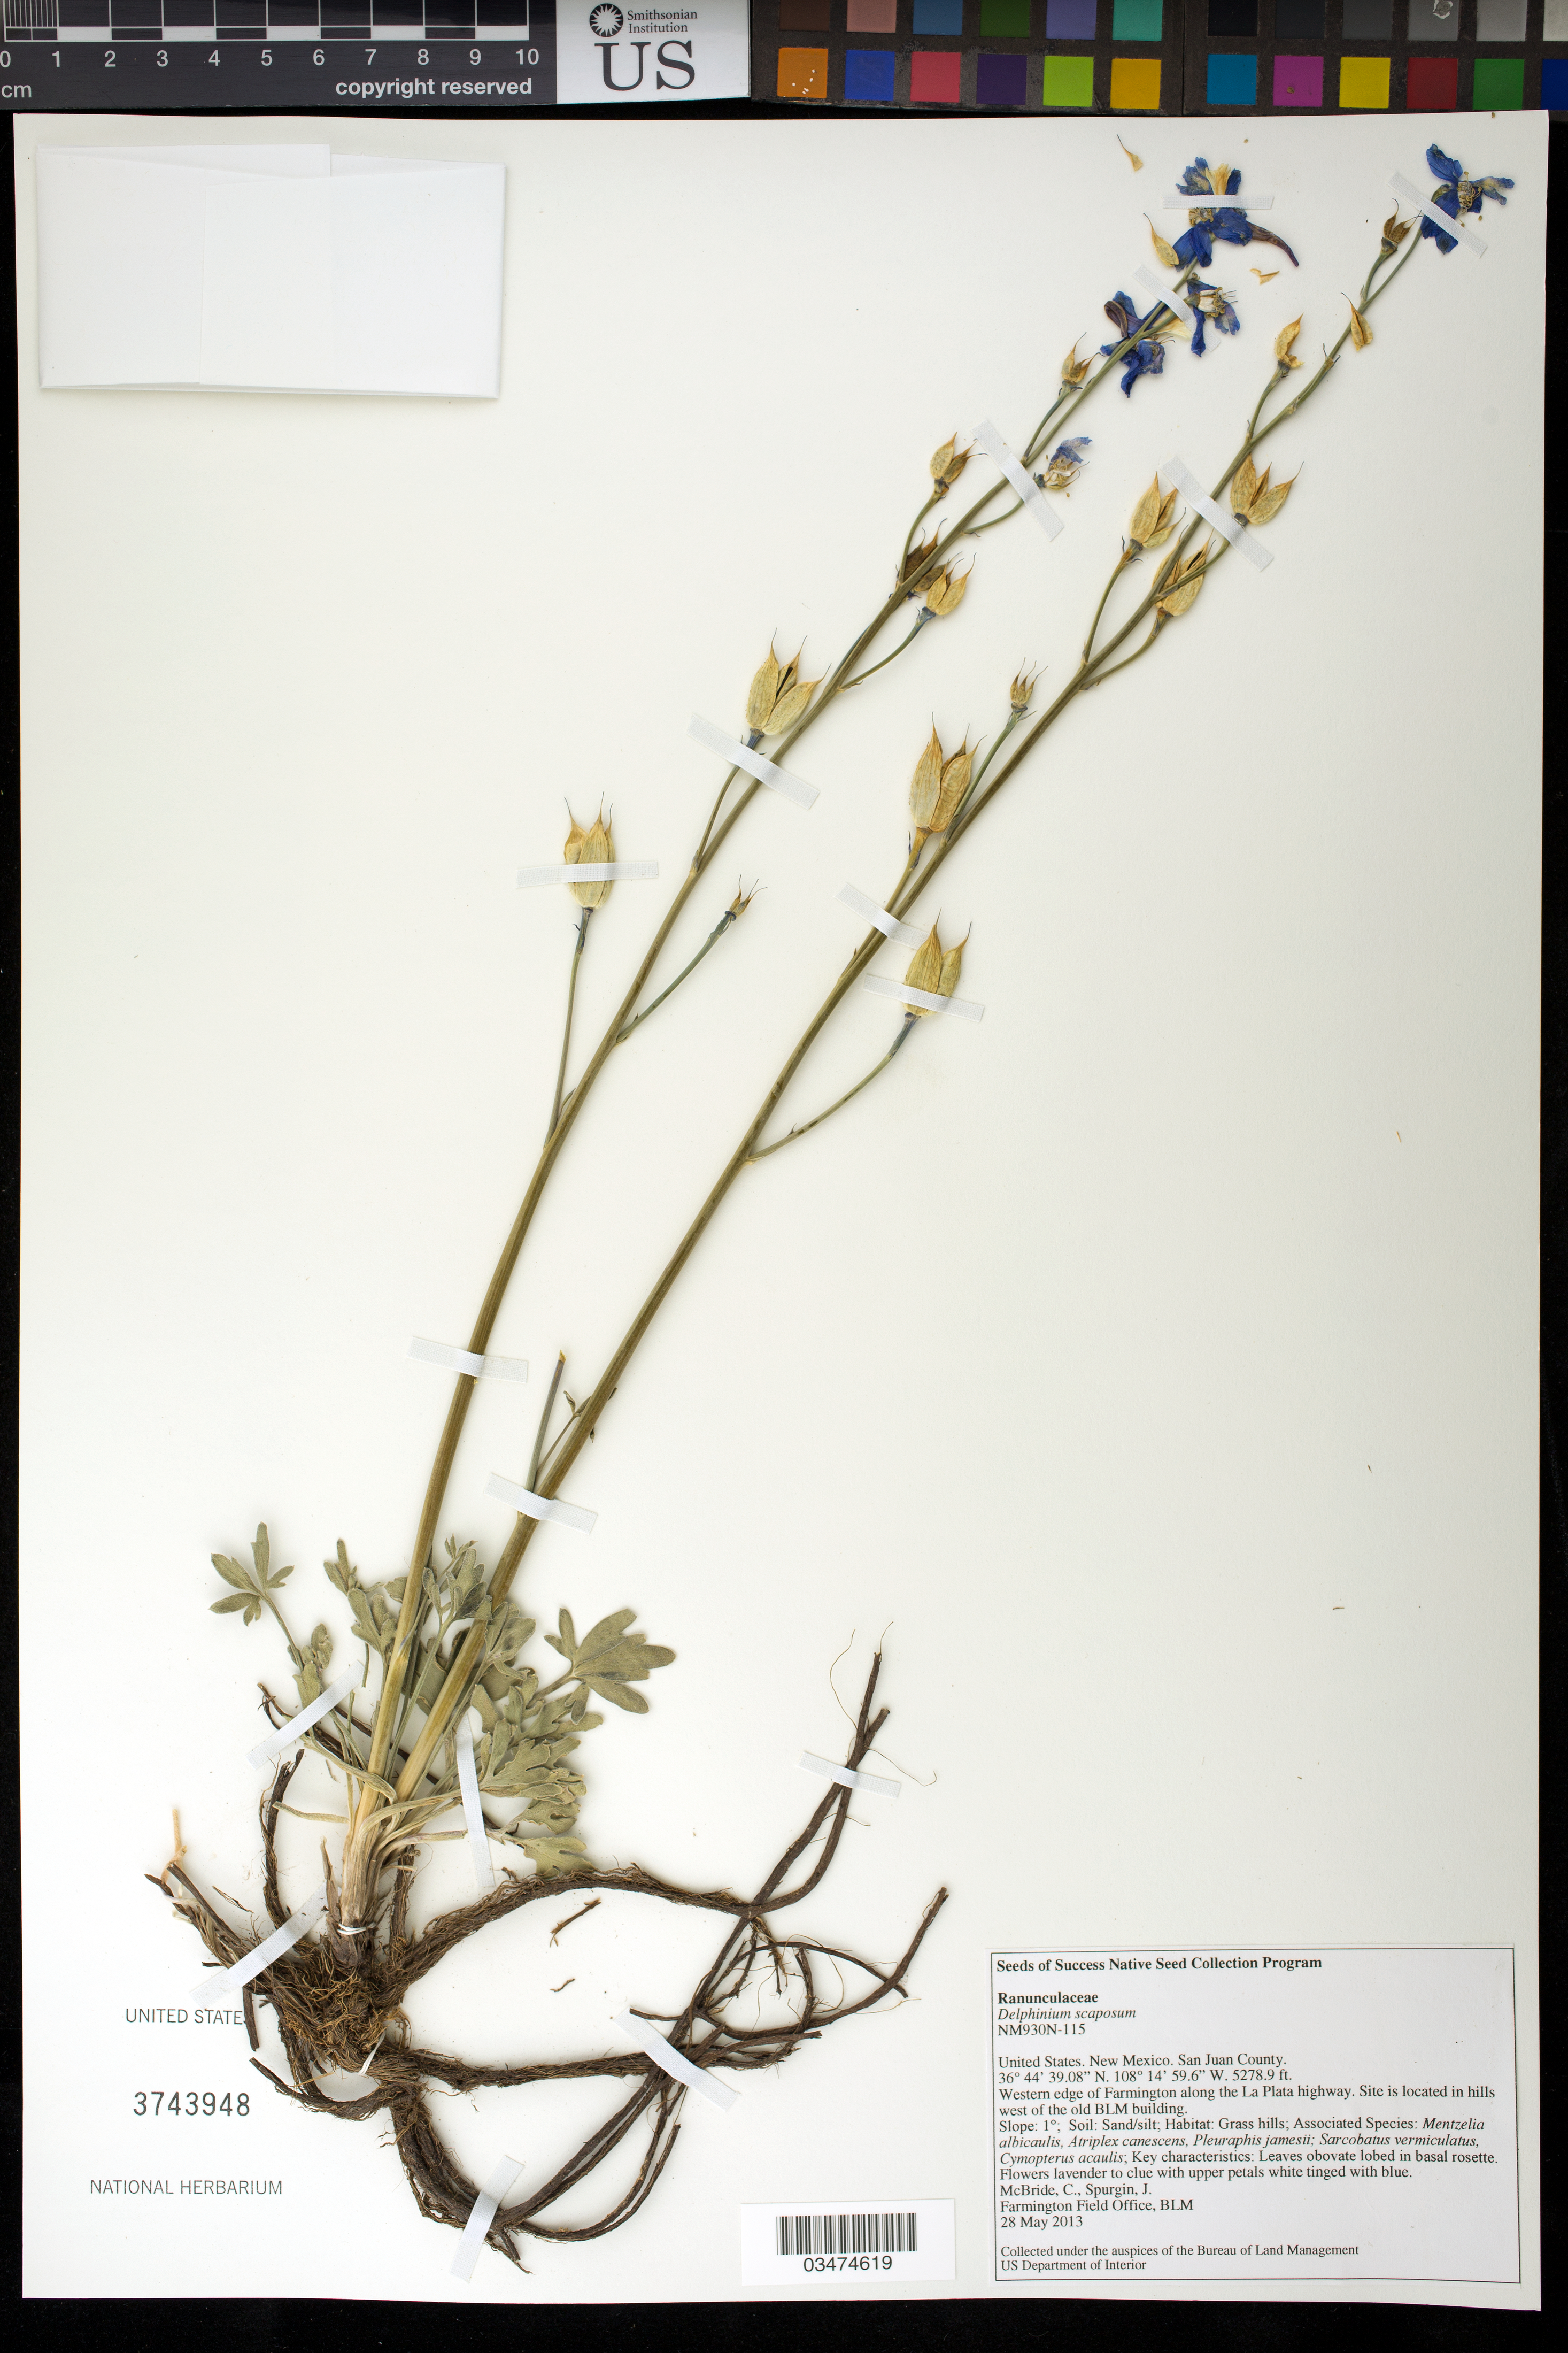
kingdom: Plantae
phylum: Tracheophyta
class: Magnoliopsida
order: Ranunculales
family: Ranunculaceae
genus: Delphinium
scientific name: Delphinium scaposum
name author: Greene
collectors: C. McBride & J. Spurgin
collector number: NM930N-115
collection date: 2013-05-28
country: United States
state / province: New Mexico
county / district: San Juan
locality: Western edge of Farmington along the La Plata Hwy. In hills W of the old BLM building.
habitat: Sand/silt. Grass hills.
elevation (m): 1609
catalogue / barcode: US 3743948